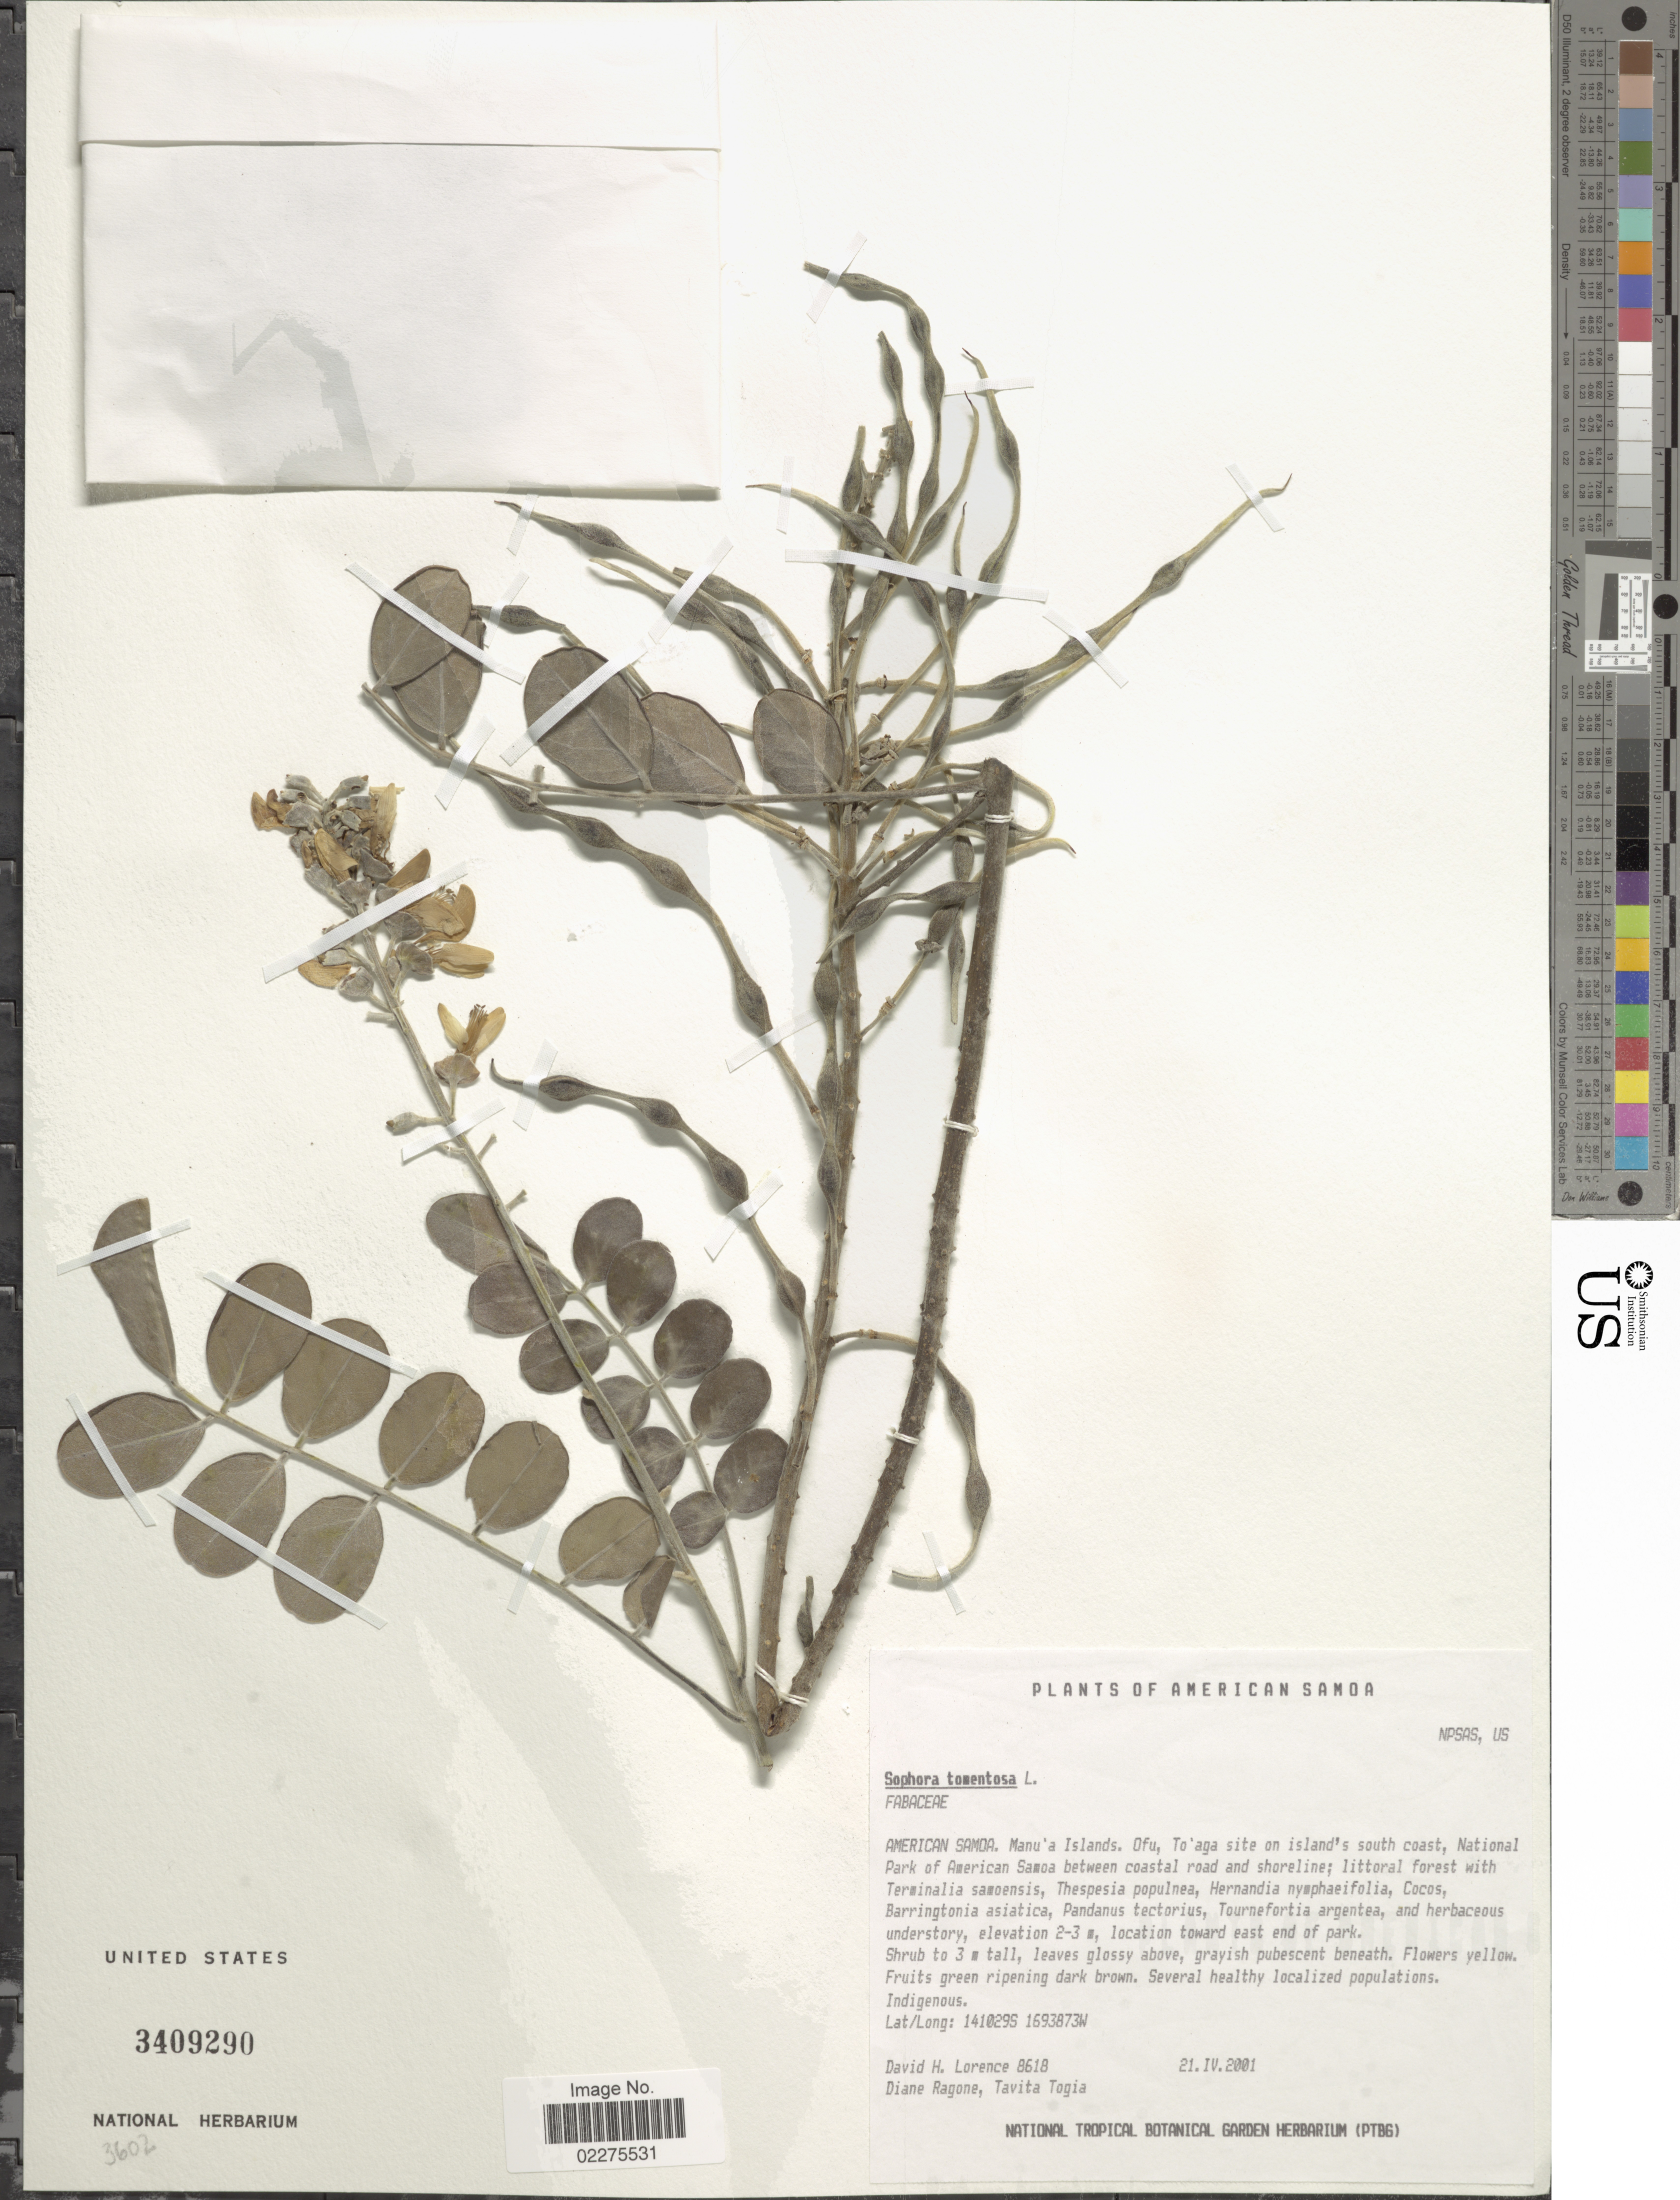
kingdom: Plantae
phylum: Tracheophyta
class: Magnoliopsida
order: Fabales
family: Fabaceae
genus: Sophora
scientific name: Sophora tomentosa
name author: L.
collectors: D. Lorence, D. Ragone & T. Togia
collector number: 8618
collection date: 2001-04-21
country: American Samoa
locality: Manu'a Islands. Ofu, To'aga site on island's south coast, National Park of American Samoa between coastal road and shoreline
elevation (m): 2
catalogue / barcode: US 3409290